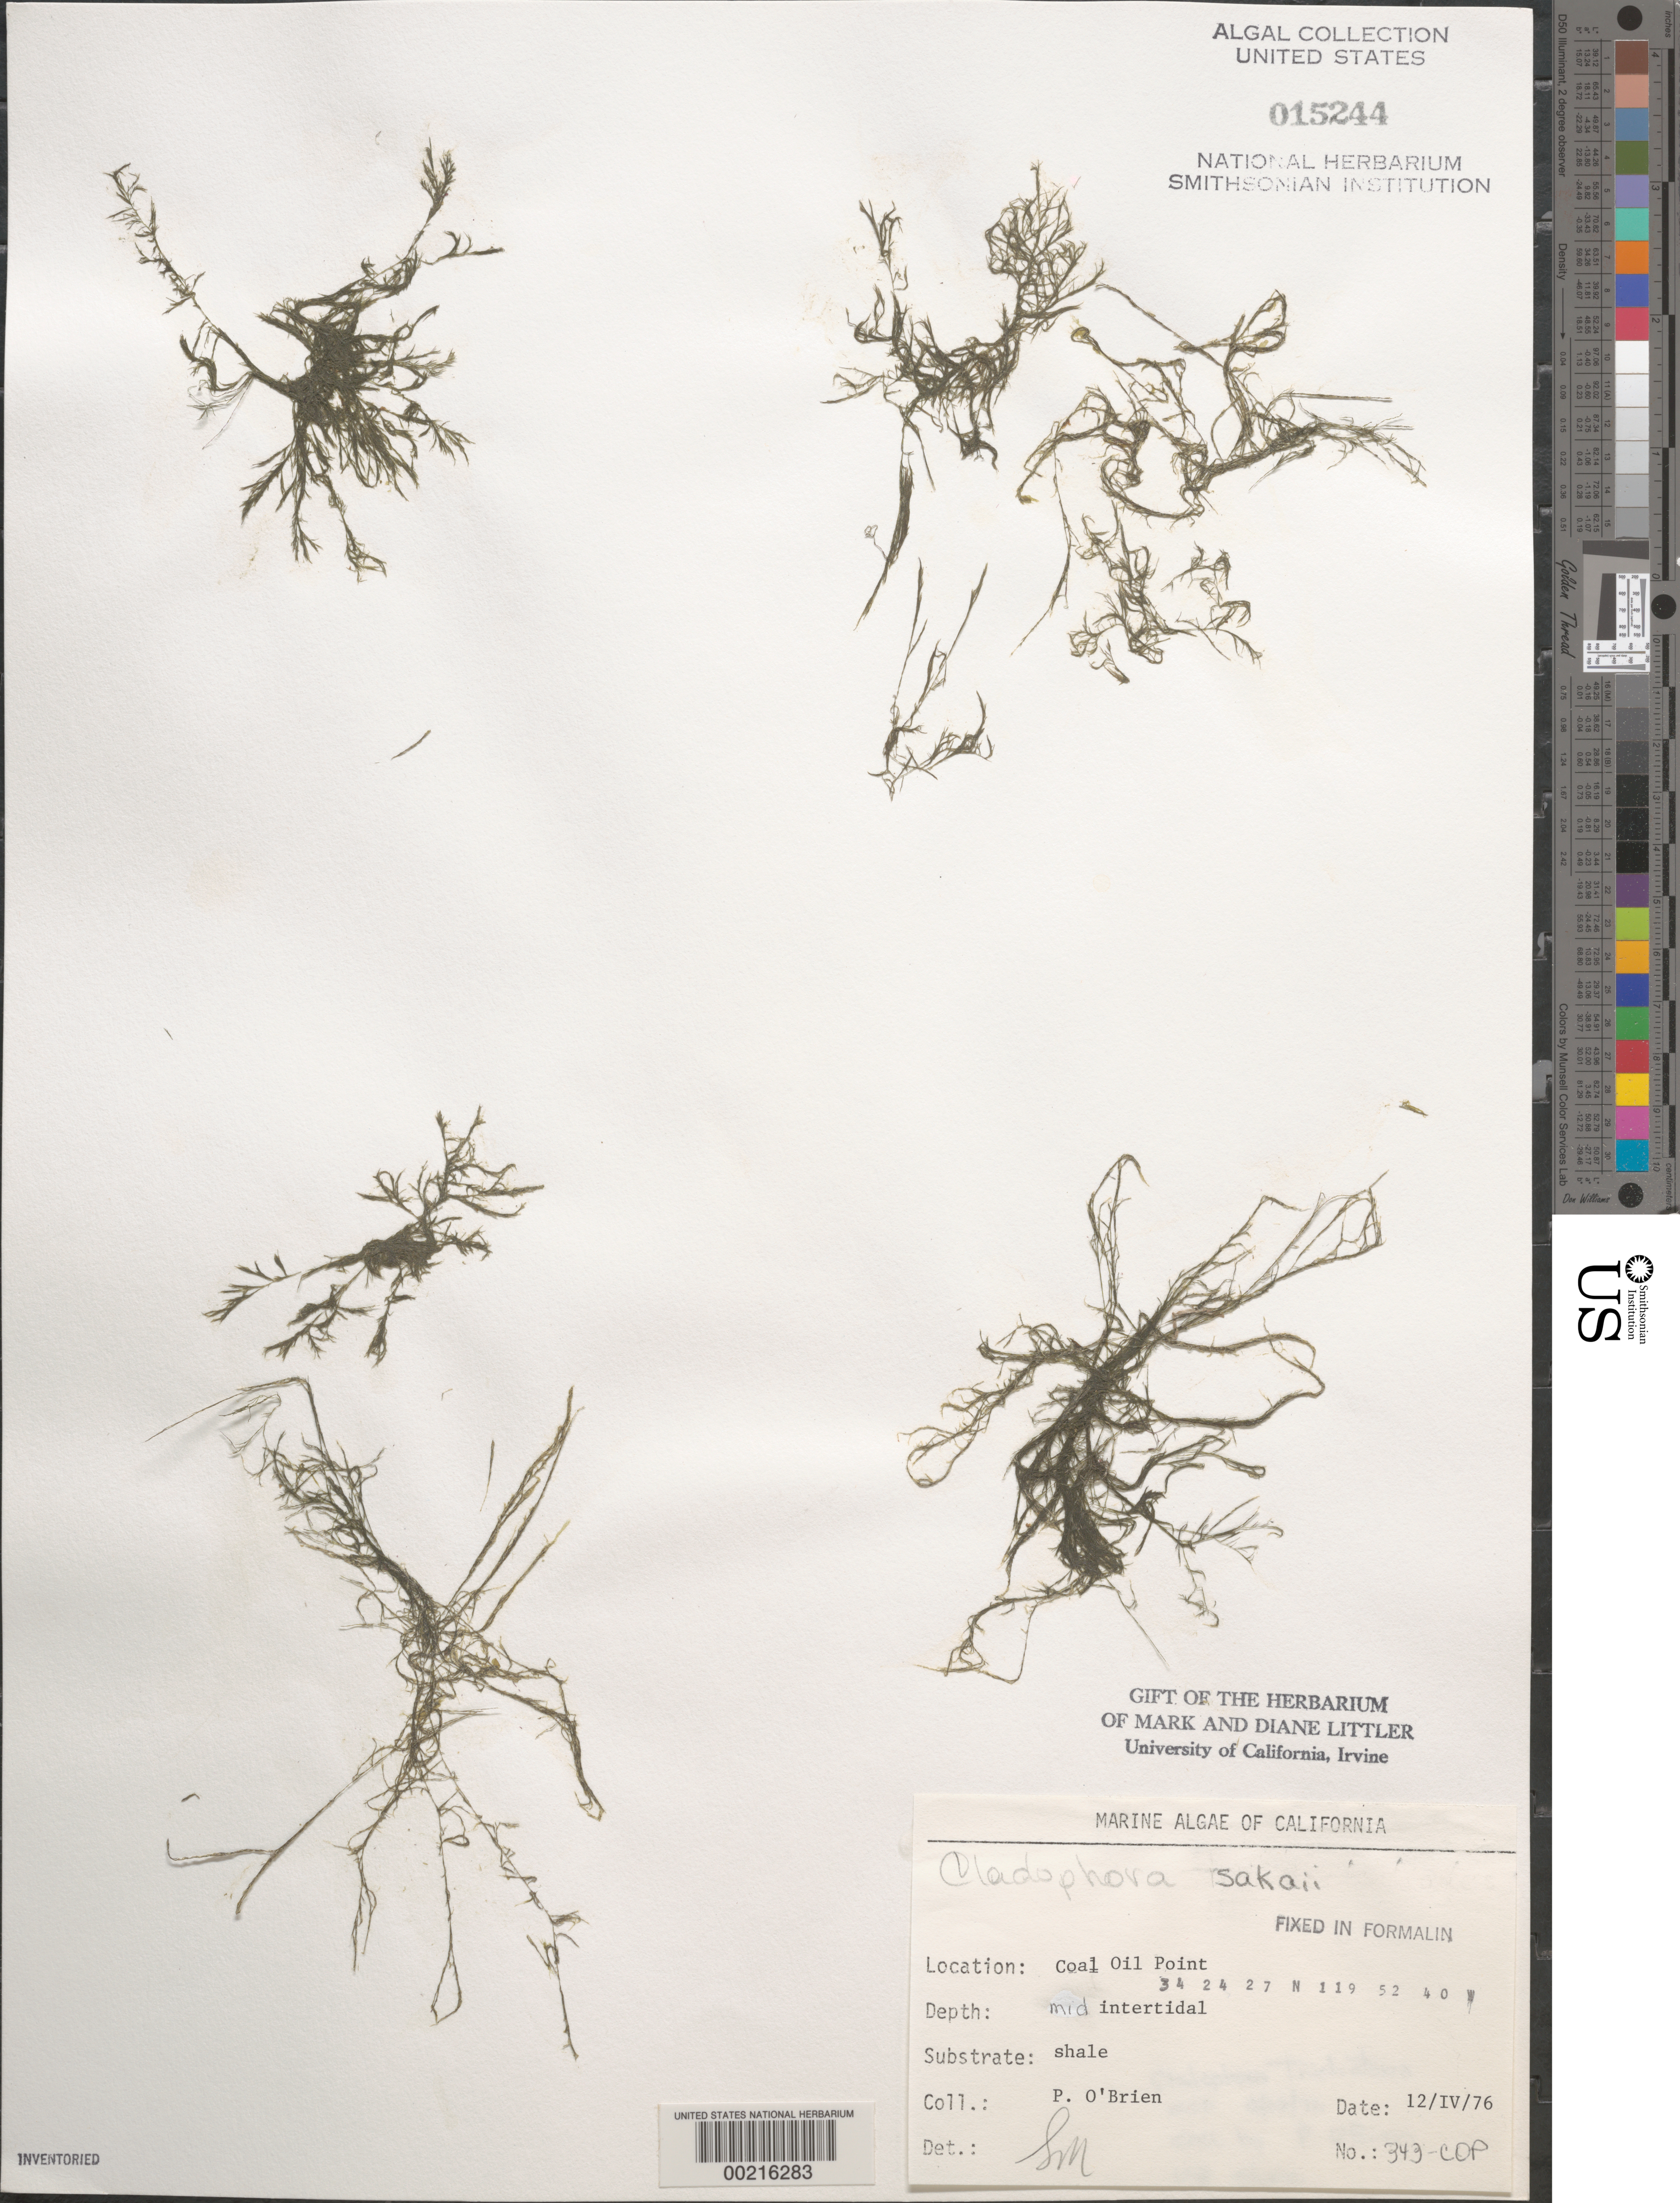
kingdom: Plantae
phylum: Chlorophyta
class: Ulvophyceae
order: Cladophorales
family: Cladophoraceae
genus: Lychaete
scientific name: Lychaete sakaii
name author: (I.A. Abbott) M.J. Wynne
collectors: P. O'Brien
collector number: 343-cop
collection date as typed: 12 Apr 1976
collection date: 1976-04-12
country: United States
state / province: California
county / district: Santa Barbara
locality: Coal Oil Point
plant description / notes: BLM-SOCALBIGHT Rocky Intertidal Survey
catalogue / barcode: US 15244